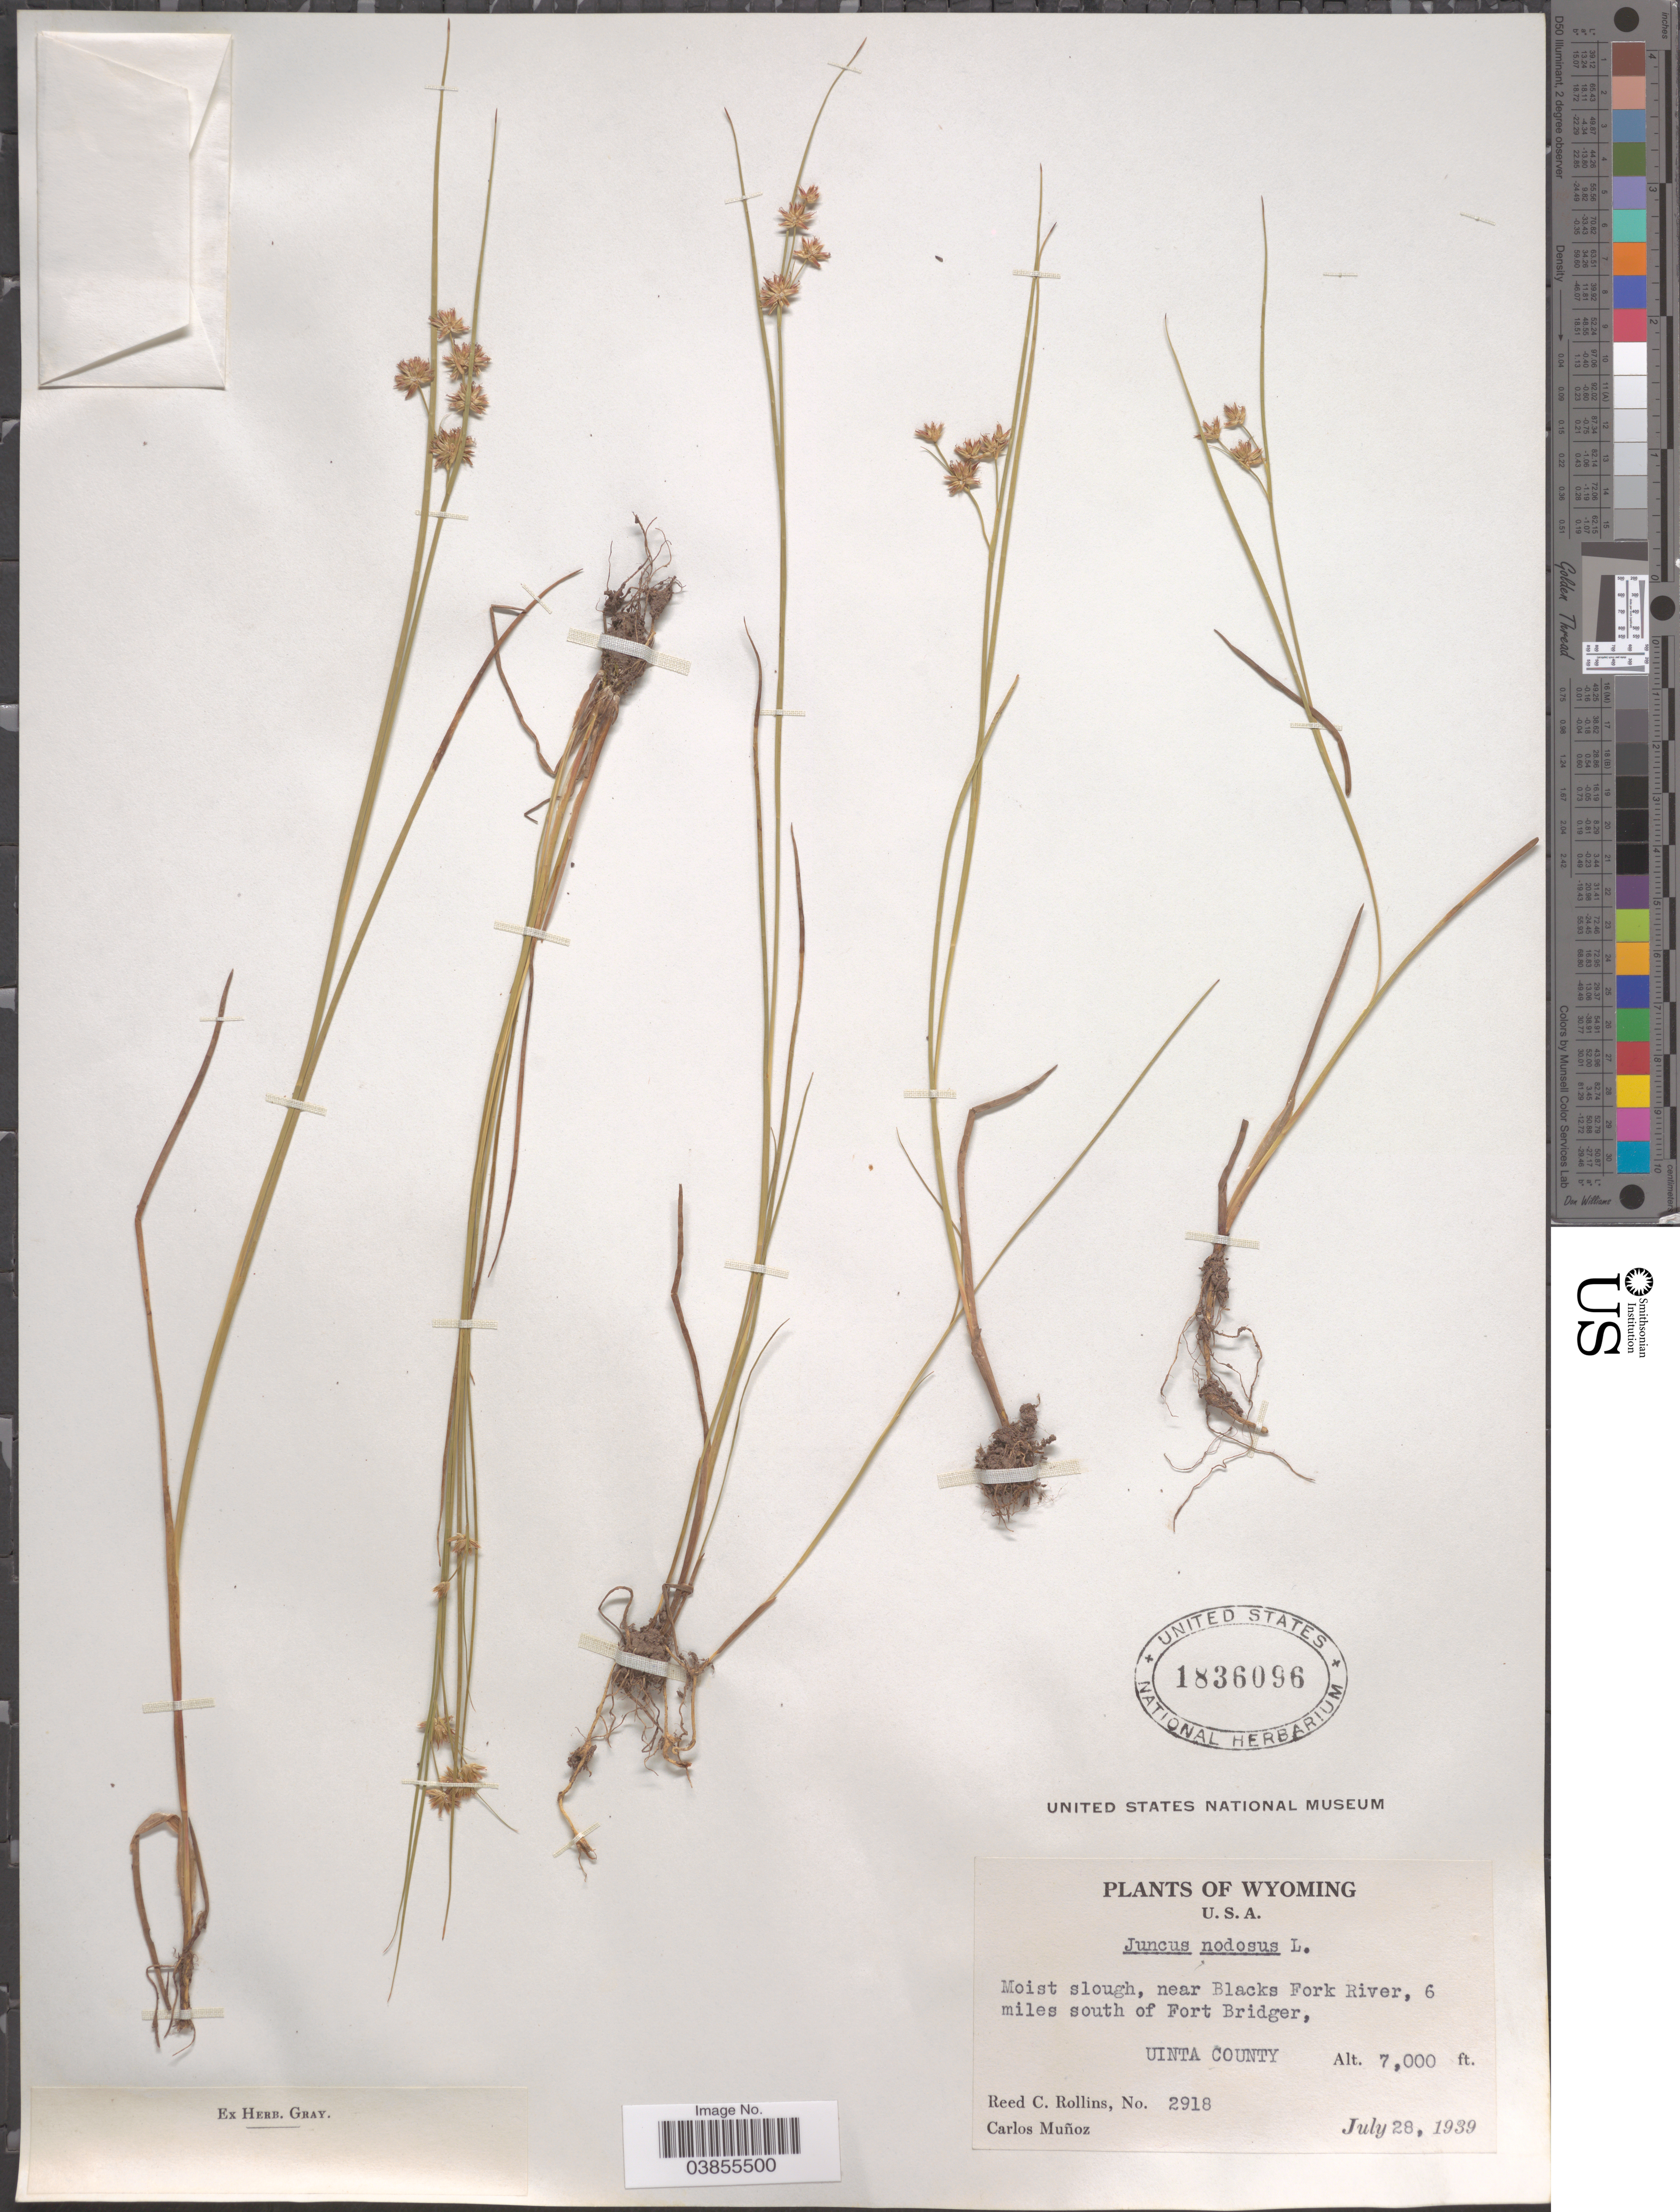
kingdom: Plantae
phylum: Tracheophyta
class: Liliopsida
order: Poales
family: Juncaceae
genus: Juncus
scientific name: Juncus nodosus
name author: L.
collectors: R. C. Rollins & C. Muñoz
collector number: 2918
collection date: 1939-07-28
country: United States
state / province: Wyoming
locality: Moist slough, near Blacks Fork River, 6 miles south of Fort Bridger. Uinta County.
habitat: moist slough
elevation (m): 2134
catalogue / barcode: US 1836096